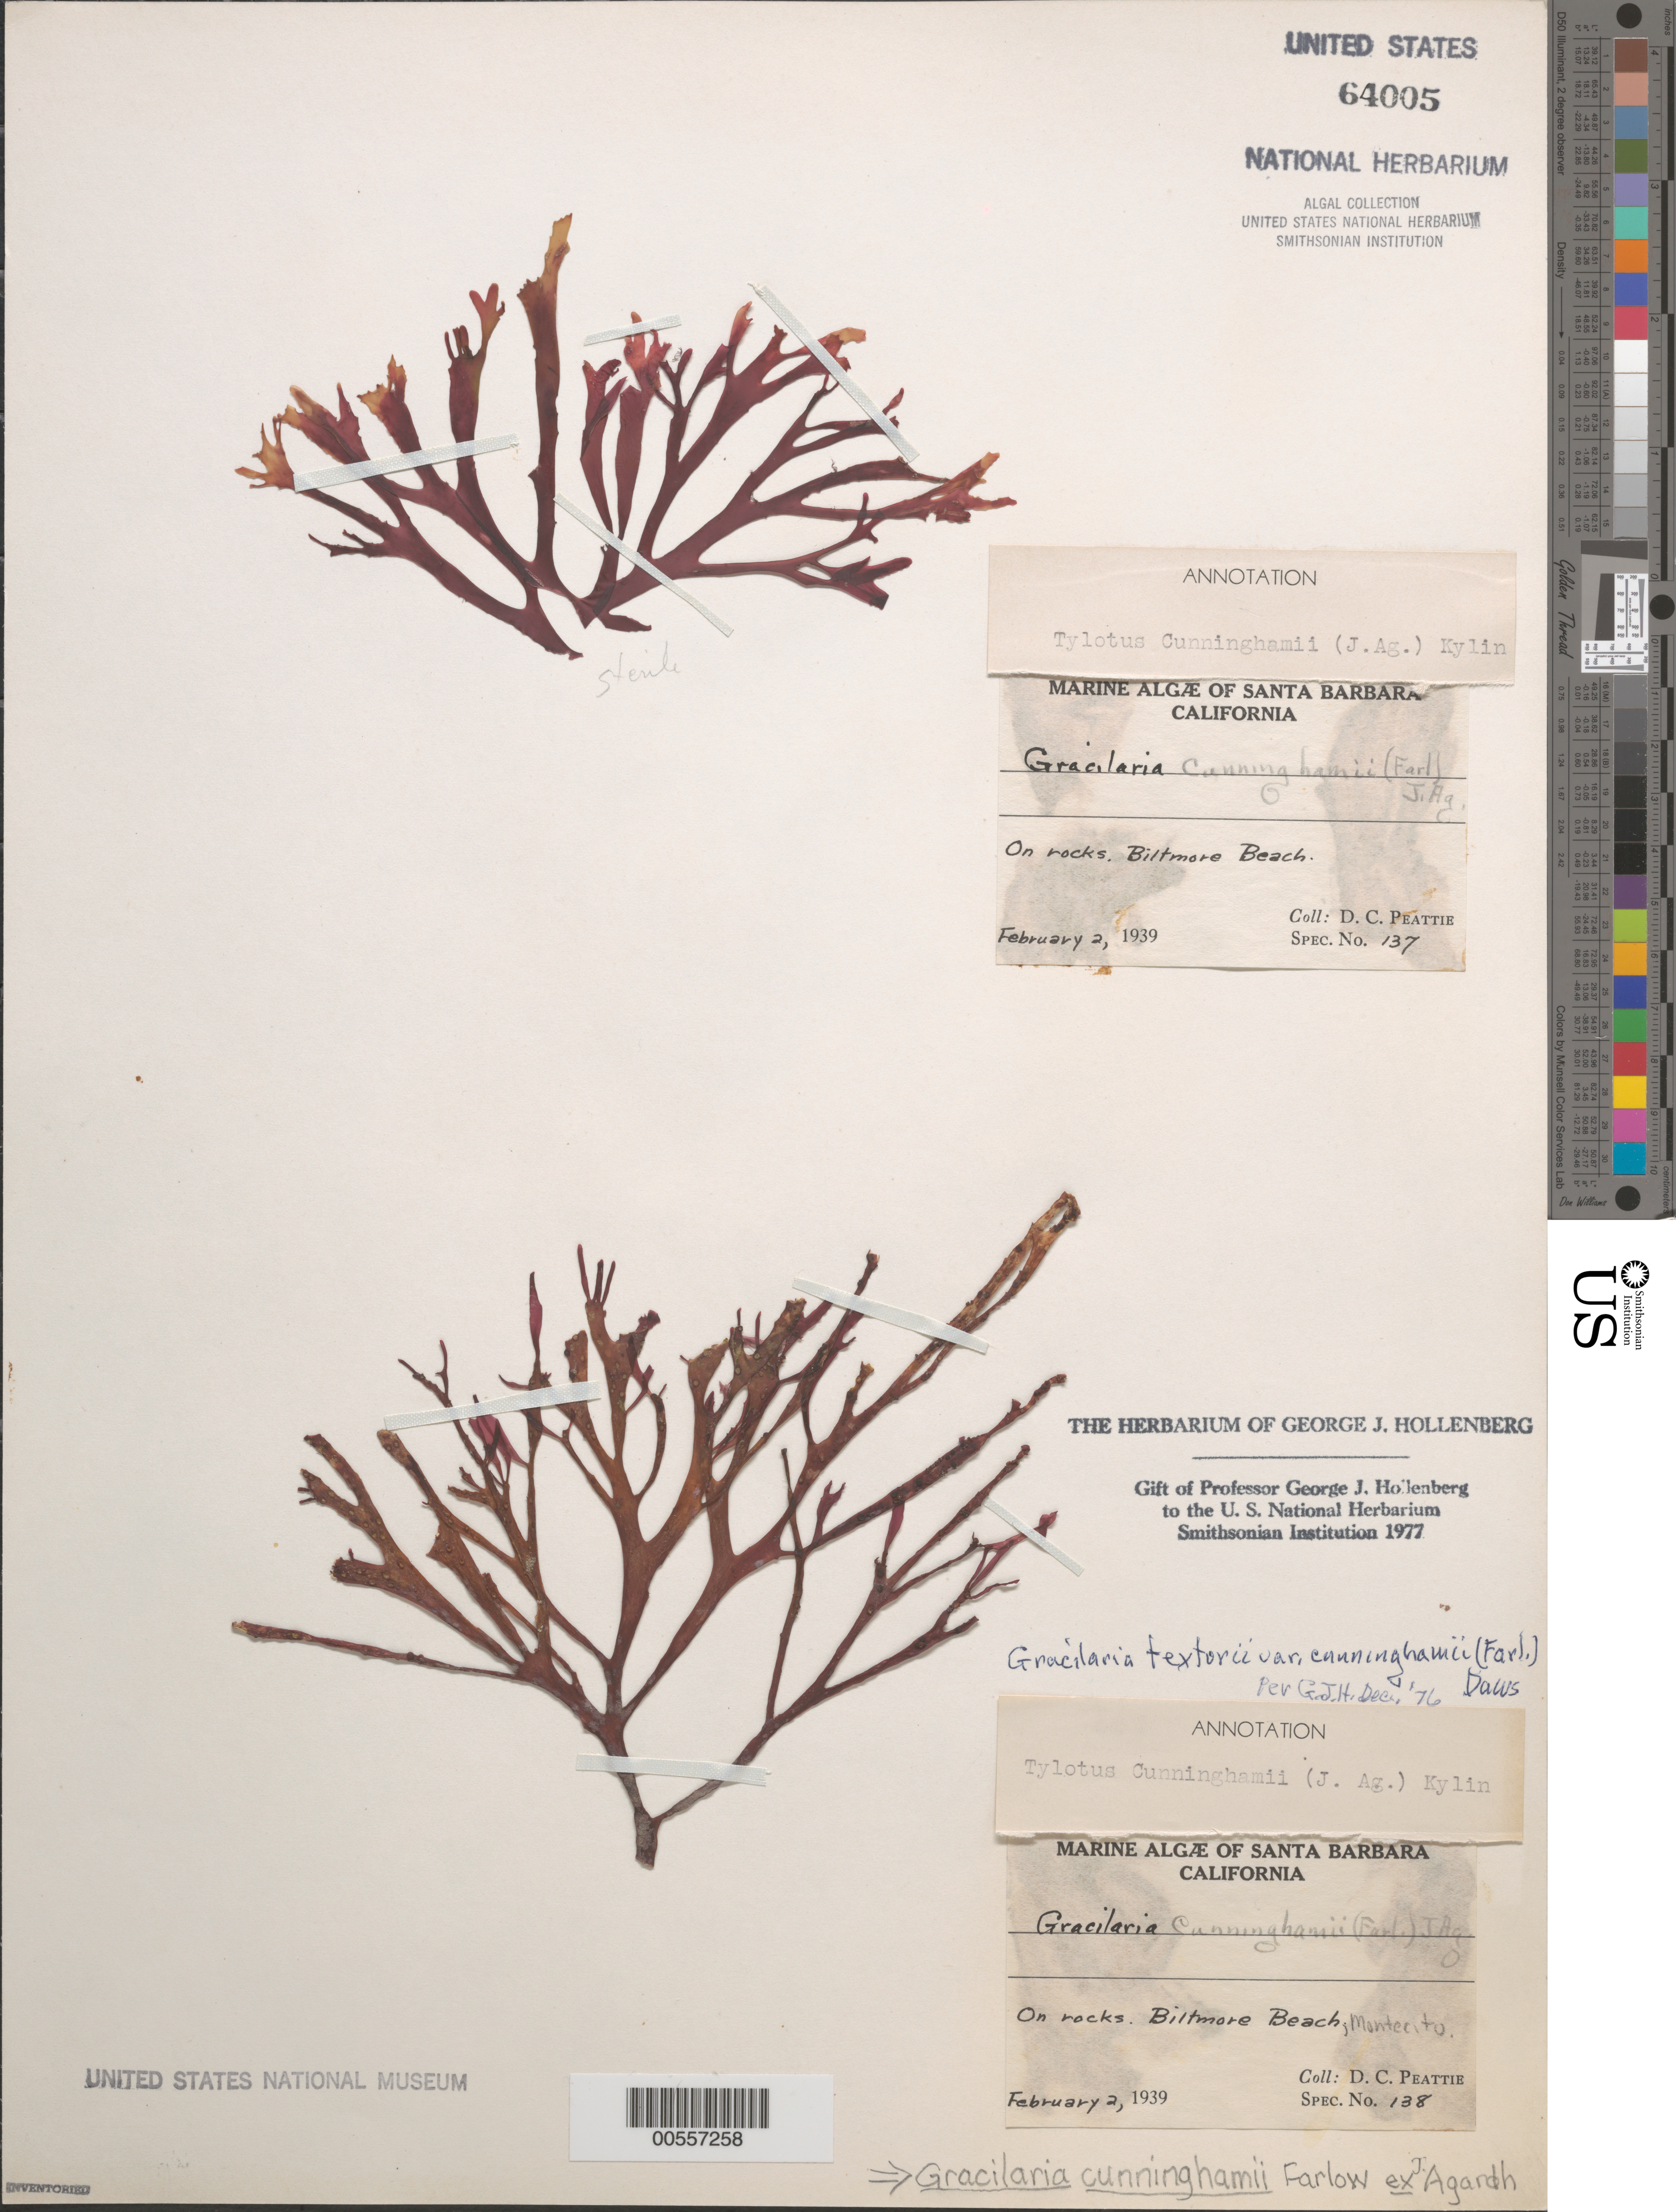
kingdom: Plantae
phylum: Rhodophyta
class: Florideophyceae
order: Gracilariales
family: Gracilariaceae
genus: Gracilaria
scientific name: Gracilaria textorii var. cunninghamii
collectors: D. Peattie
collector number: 137 & 138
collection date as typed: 02 Feb 1939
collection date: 1939-02-02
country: United States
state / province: California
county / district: Santa Barbara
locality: Biltmore Beach, Montecito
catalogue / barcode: US 64005